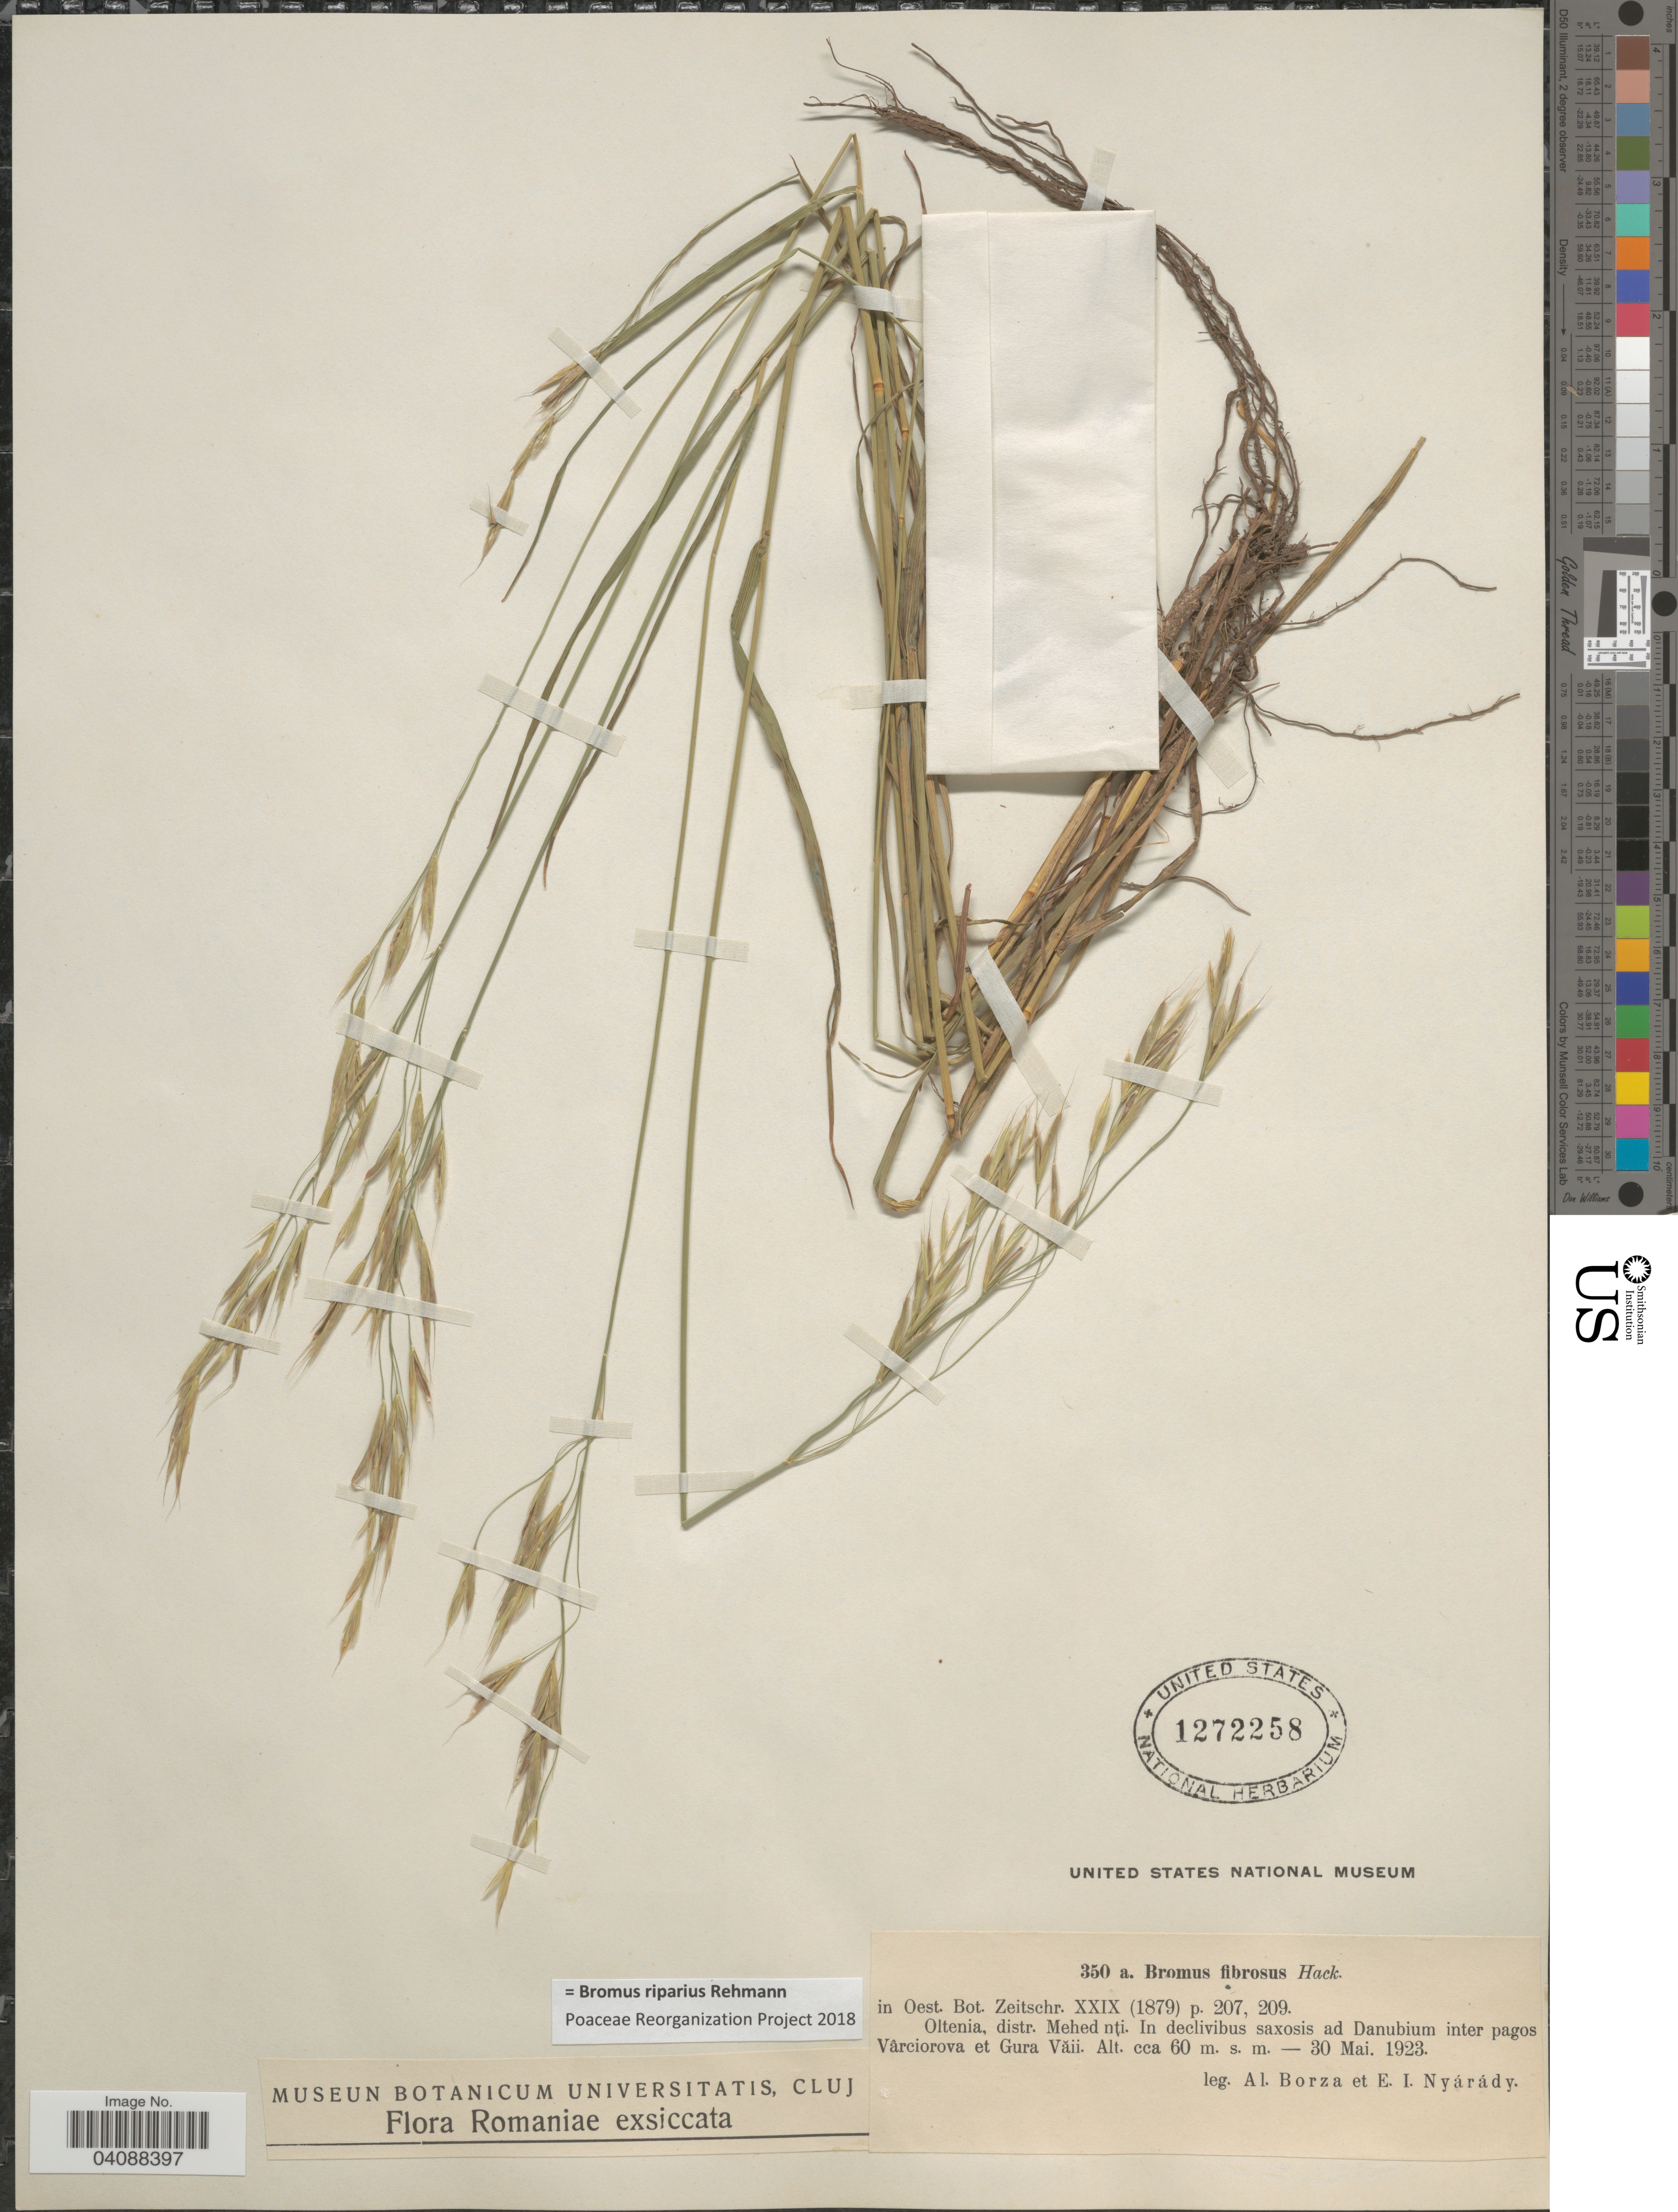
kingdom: Plantae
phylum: Tracheophyta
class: Liliopsida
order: Poales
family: Poaceae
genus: Bromus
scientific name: Bromus riparius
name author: Rehmann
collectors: A. Borza & E. Nyárády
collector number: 350a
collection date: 1923-05-30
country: Romania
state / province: Mehedinti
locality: Oltenia, distr. Mehed nţi. In declivibus saxosis ad Danubium inter pagos Vârciorova et Gura Văii.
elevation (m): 60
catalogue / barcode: US 1272258